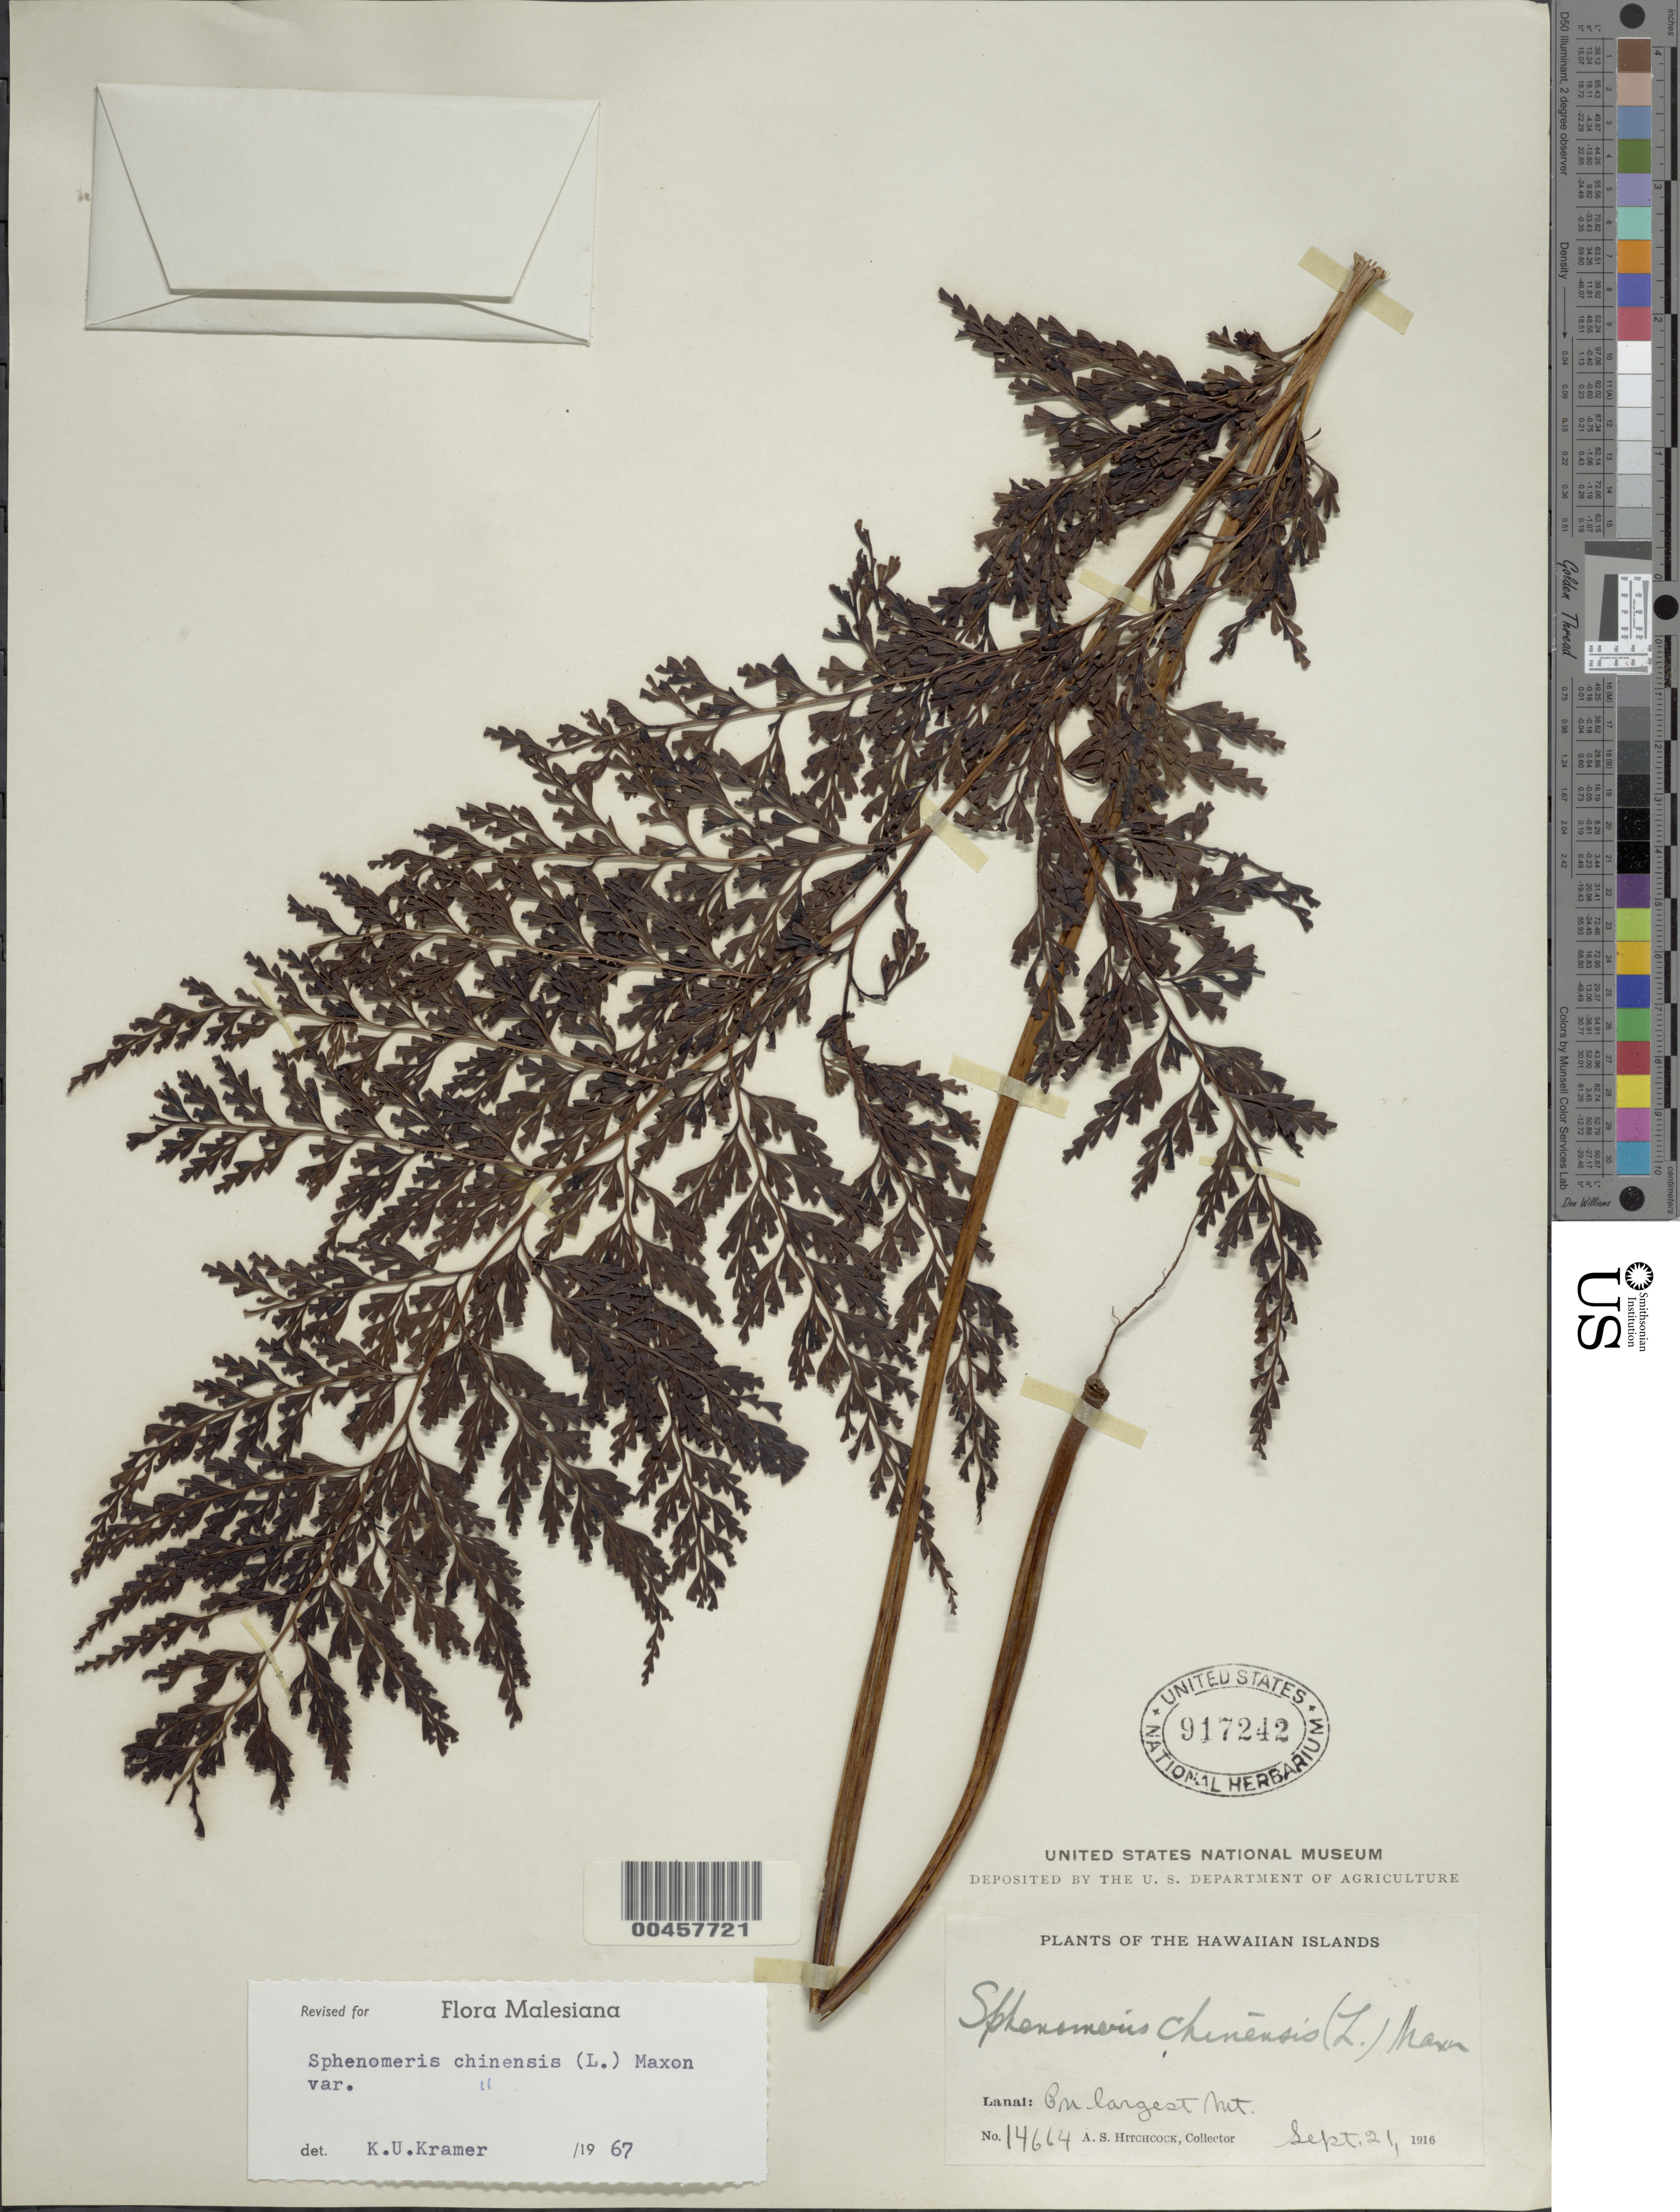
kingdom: Plantae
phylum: Tracheophyta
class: Polypodiopsida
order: Polypodiales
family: Lindsaeaceae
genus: Sphenomeris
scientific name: Sphenomeris chinensis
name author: (L.) Maxon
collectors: A. S. Hitchcock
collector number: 14664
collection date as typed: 21 Sep 1916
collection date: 1916-09-21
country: United States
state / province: Hawaii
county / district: Maui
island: Lana'i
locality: Lanai: On largest Mt.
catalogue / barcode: US 917242